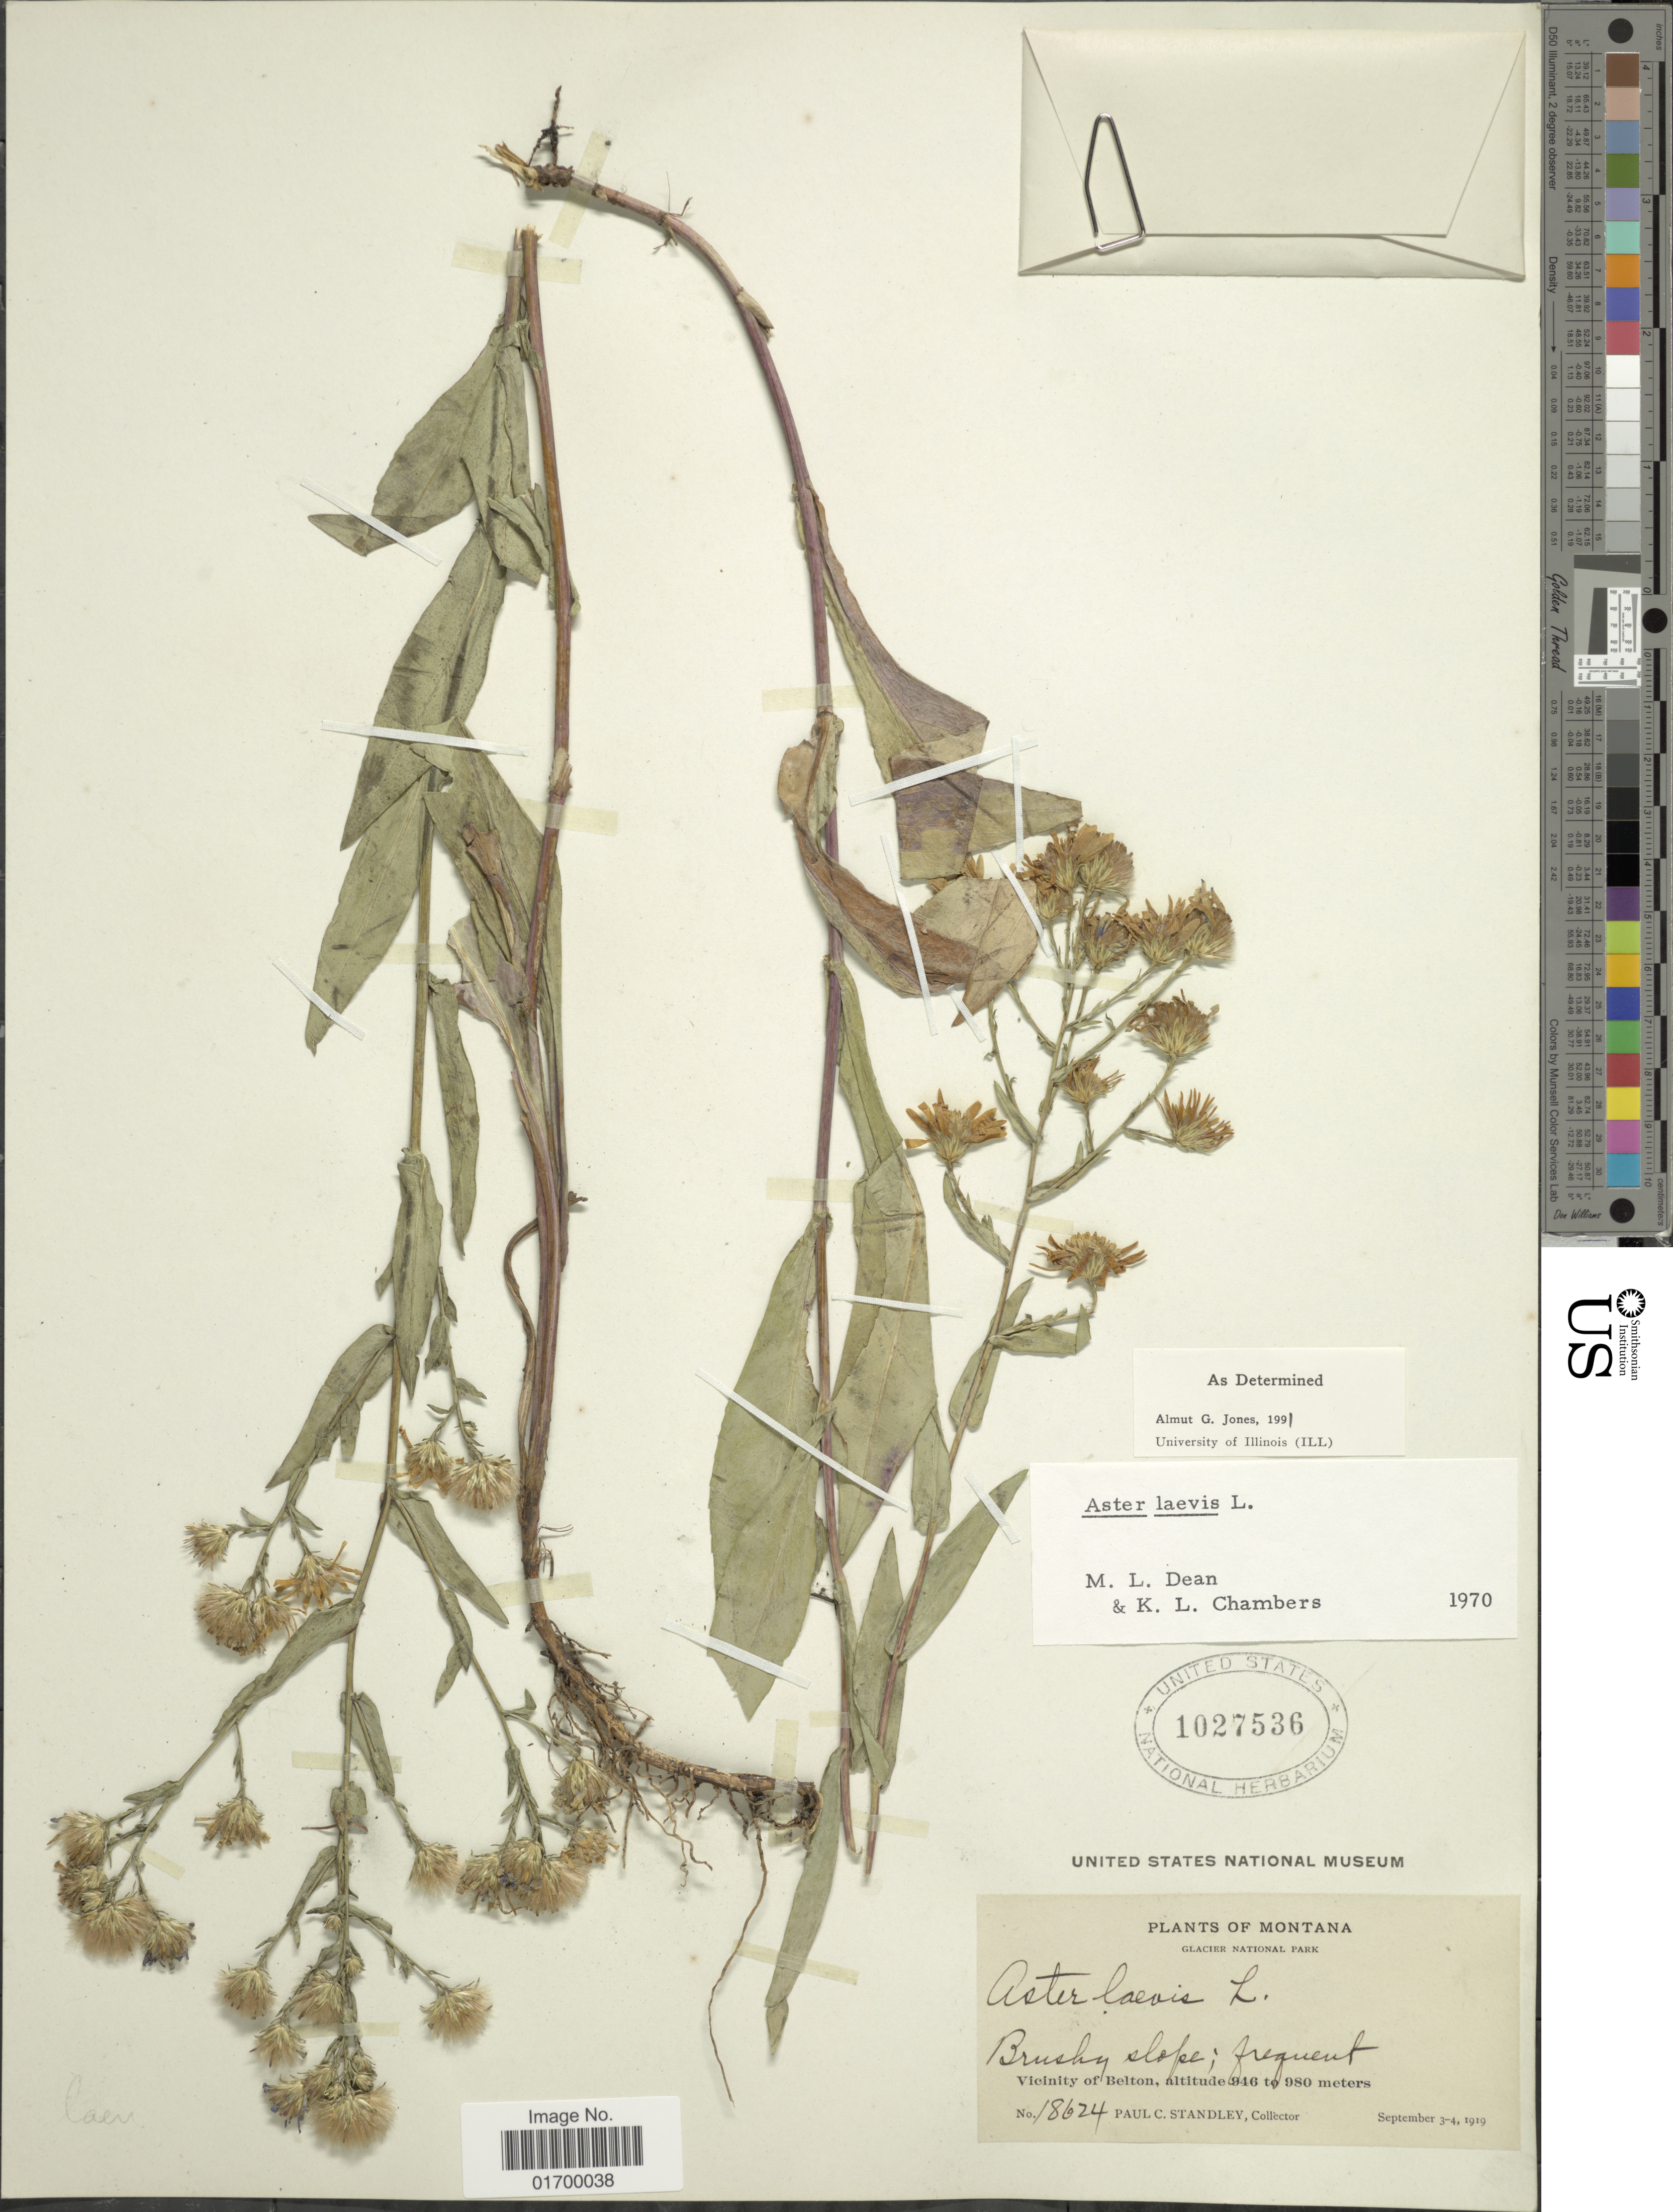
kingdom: Plantae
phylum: Tracheophyta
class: Magnoliopsida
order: Asterales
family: Asteraceae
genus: Symphyotrichum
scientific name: Symphyotrichum laeve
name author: (L.) Á. Löve & D. Löve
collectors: P. C. Standley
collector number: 18624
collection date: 1919-09-03/1919-09-04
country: United States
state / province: Montana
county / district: Flathead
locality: Glacier National Park, Vicinity of Belton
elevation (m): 946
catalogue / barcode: US 1027536